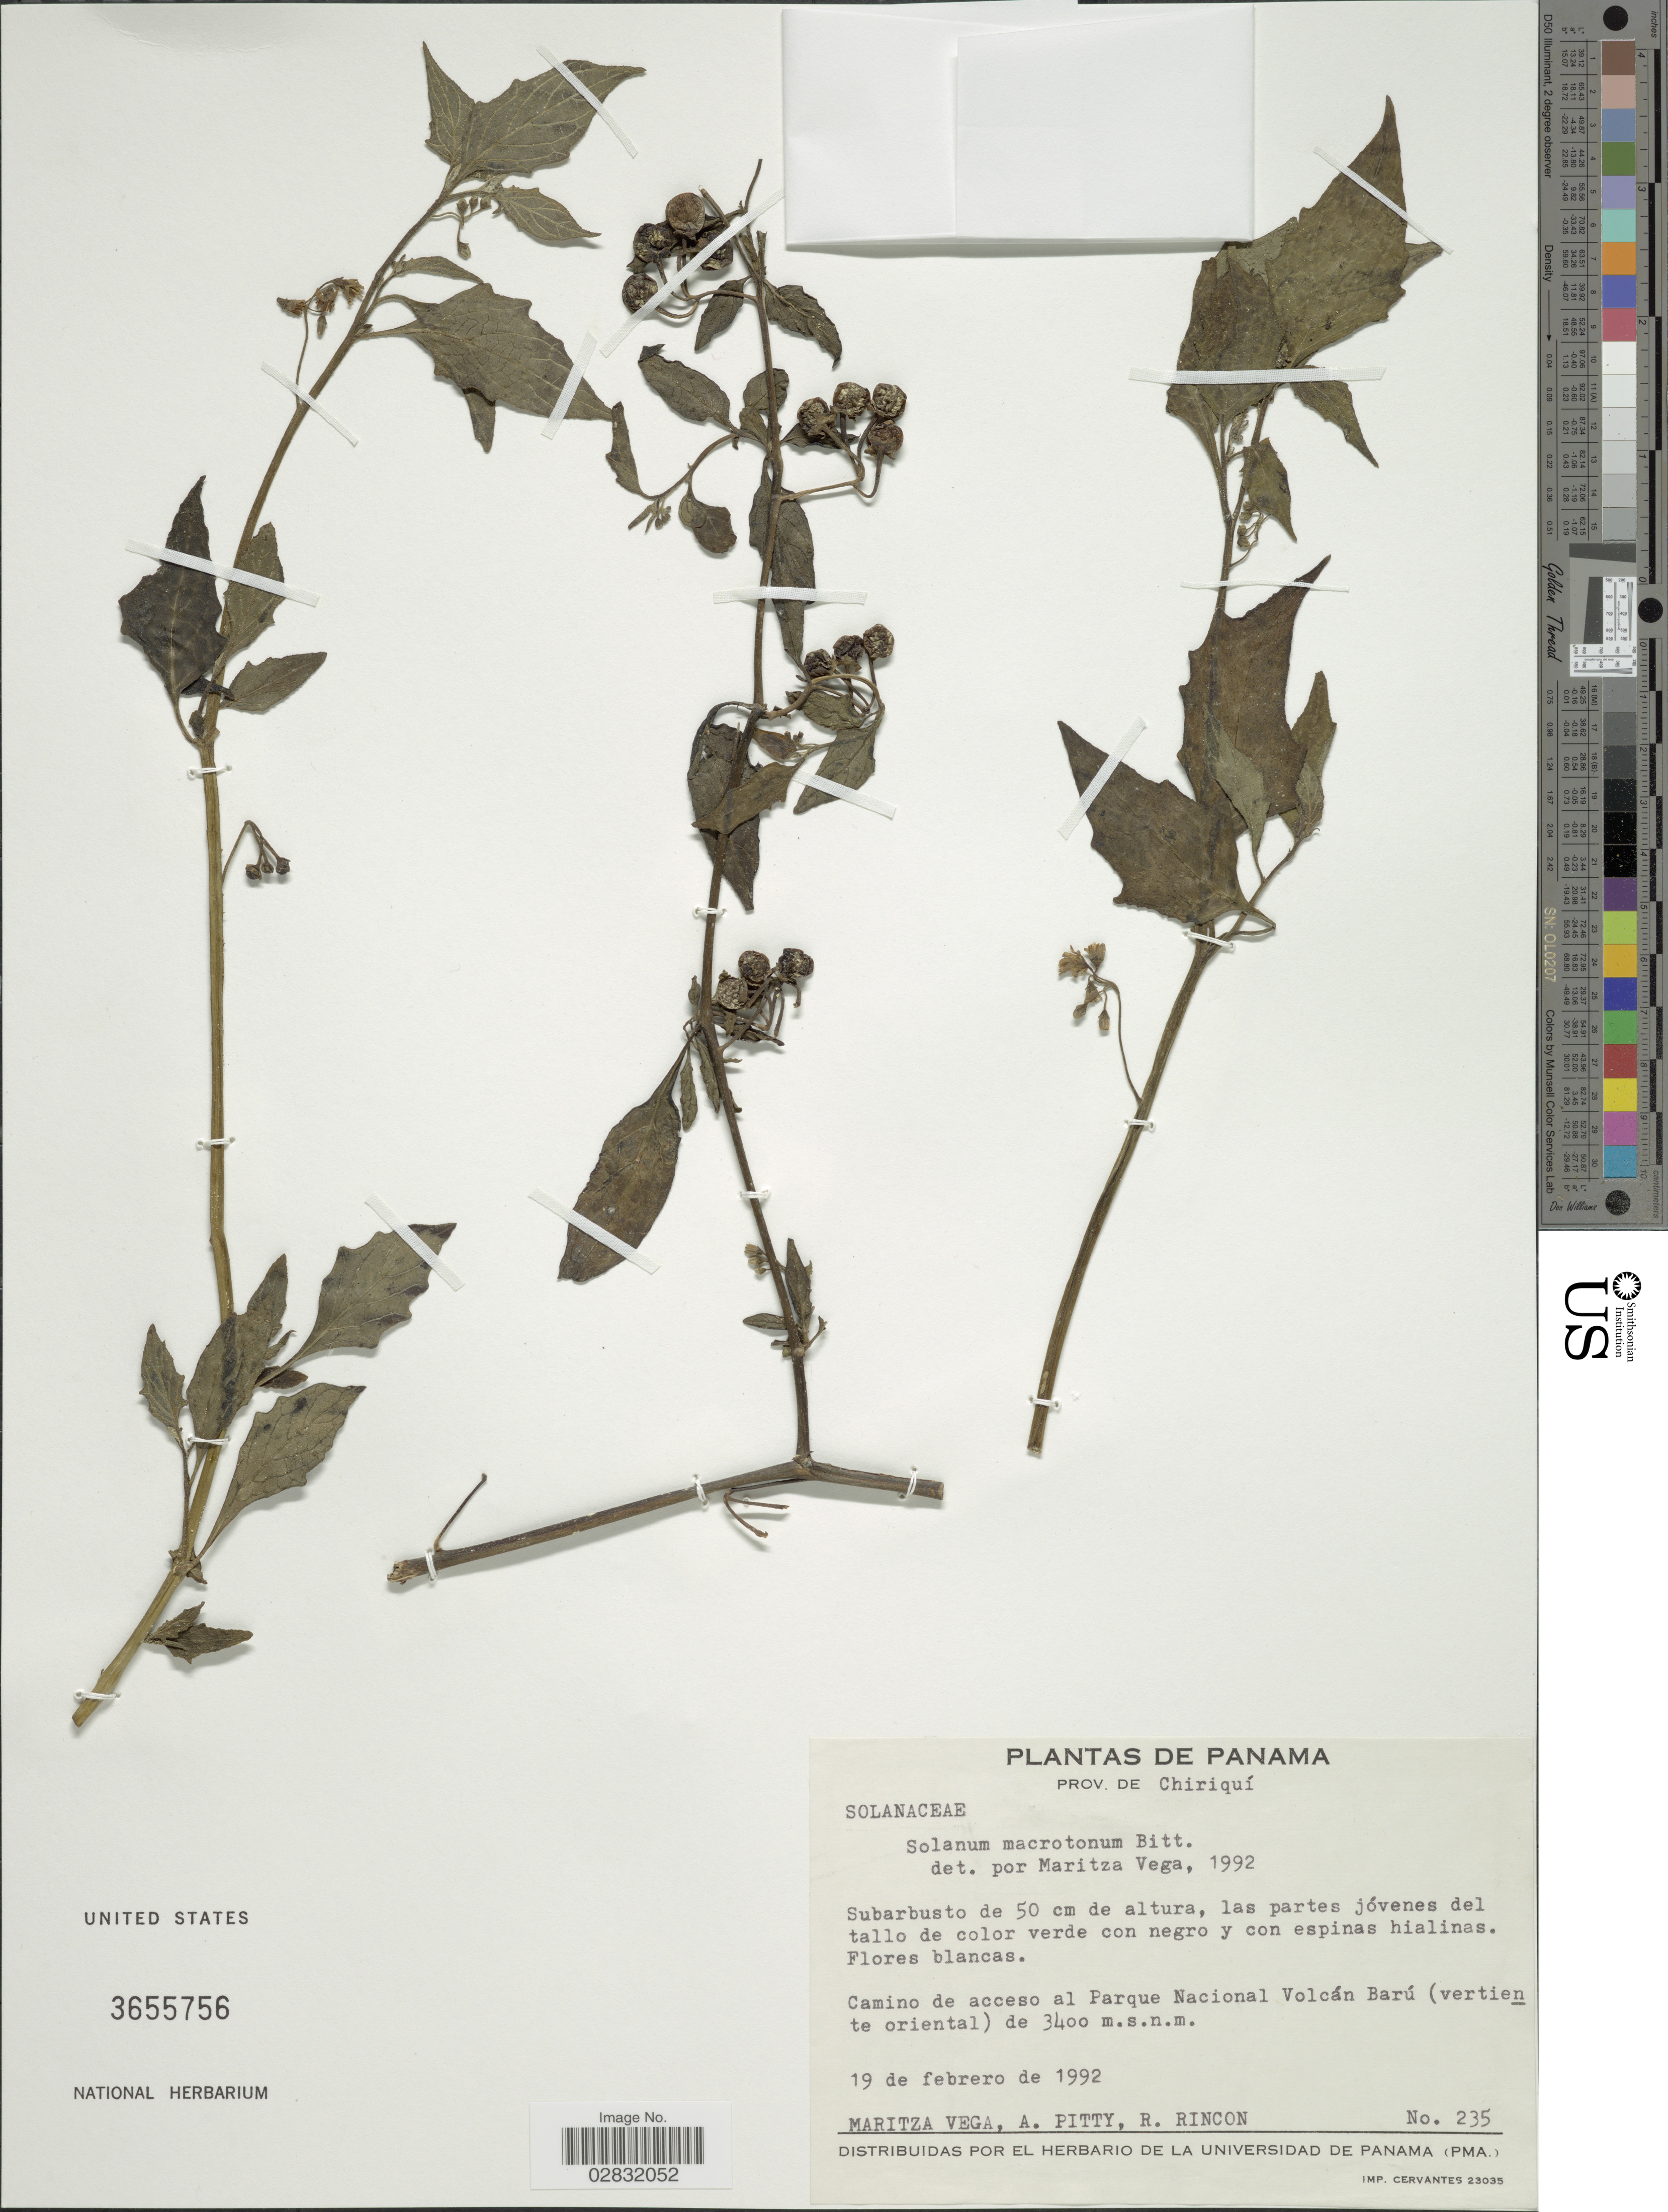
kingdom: Plantae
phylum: Tracheophyta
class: Magnoliopsida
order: Solanales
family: Solanaceae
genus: Solanum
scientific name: Solanum macrotonum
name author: Bitter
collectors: M. Vega, A. Pitty & R. Rincon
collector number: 235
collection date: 1992-02-19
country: Panama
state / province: Chiriqui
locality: Prov. de Chiriqui. Camino de acceso al Parque Nacional Volcán Barú (vertiente oriental)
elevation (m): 3400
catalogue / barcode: US 3655756